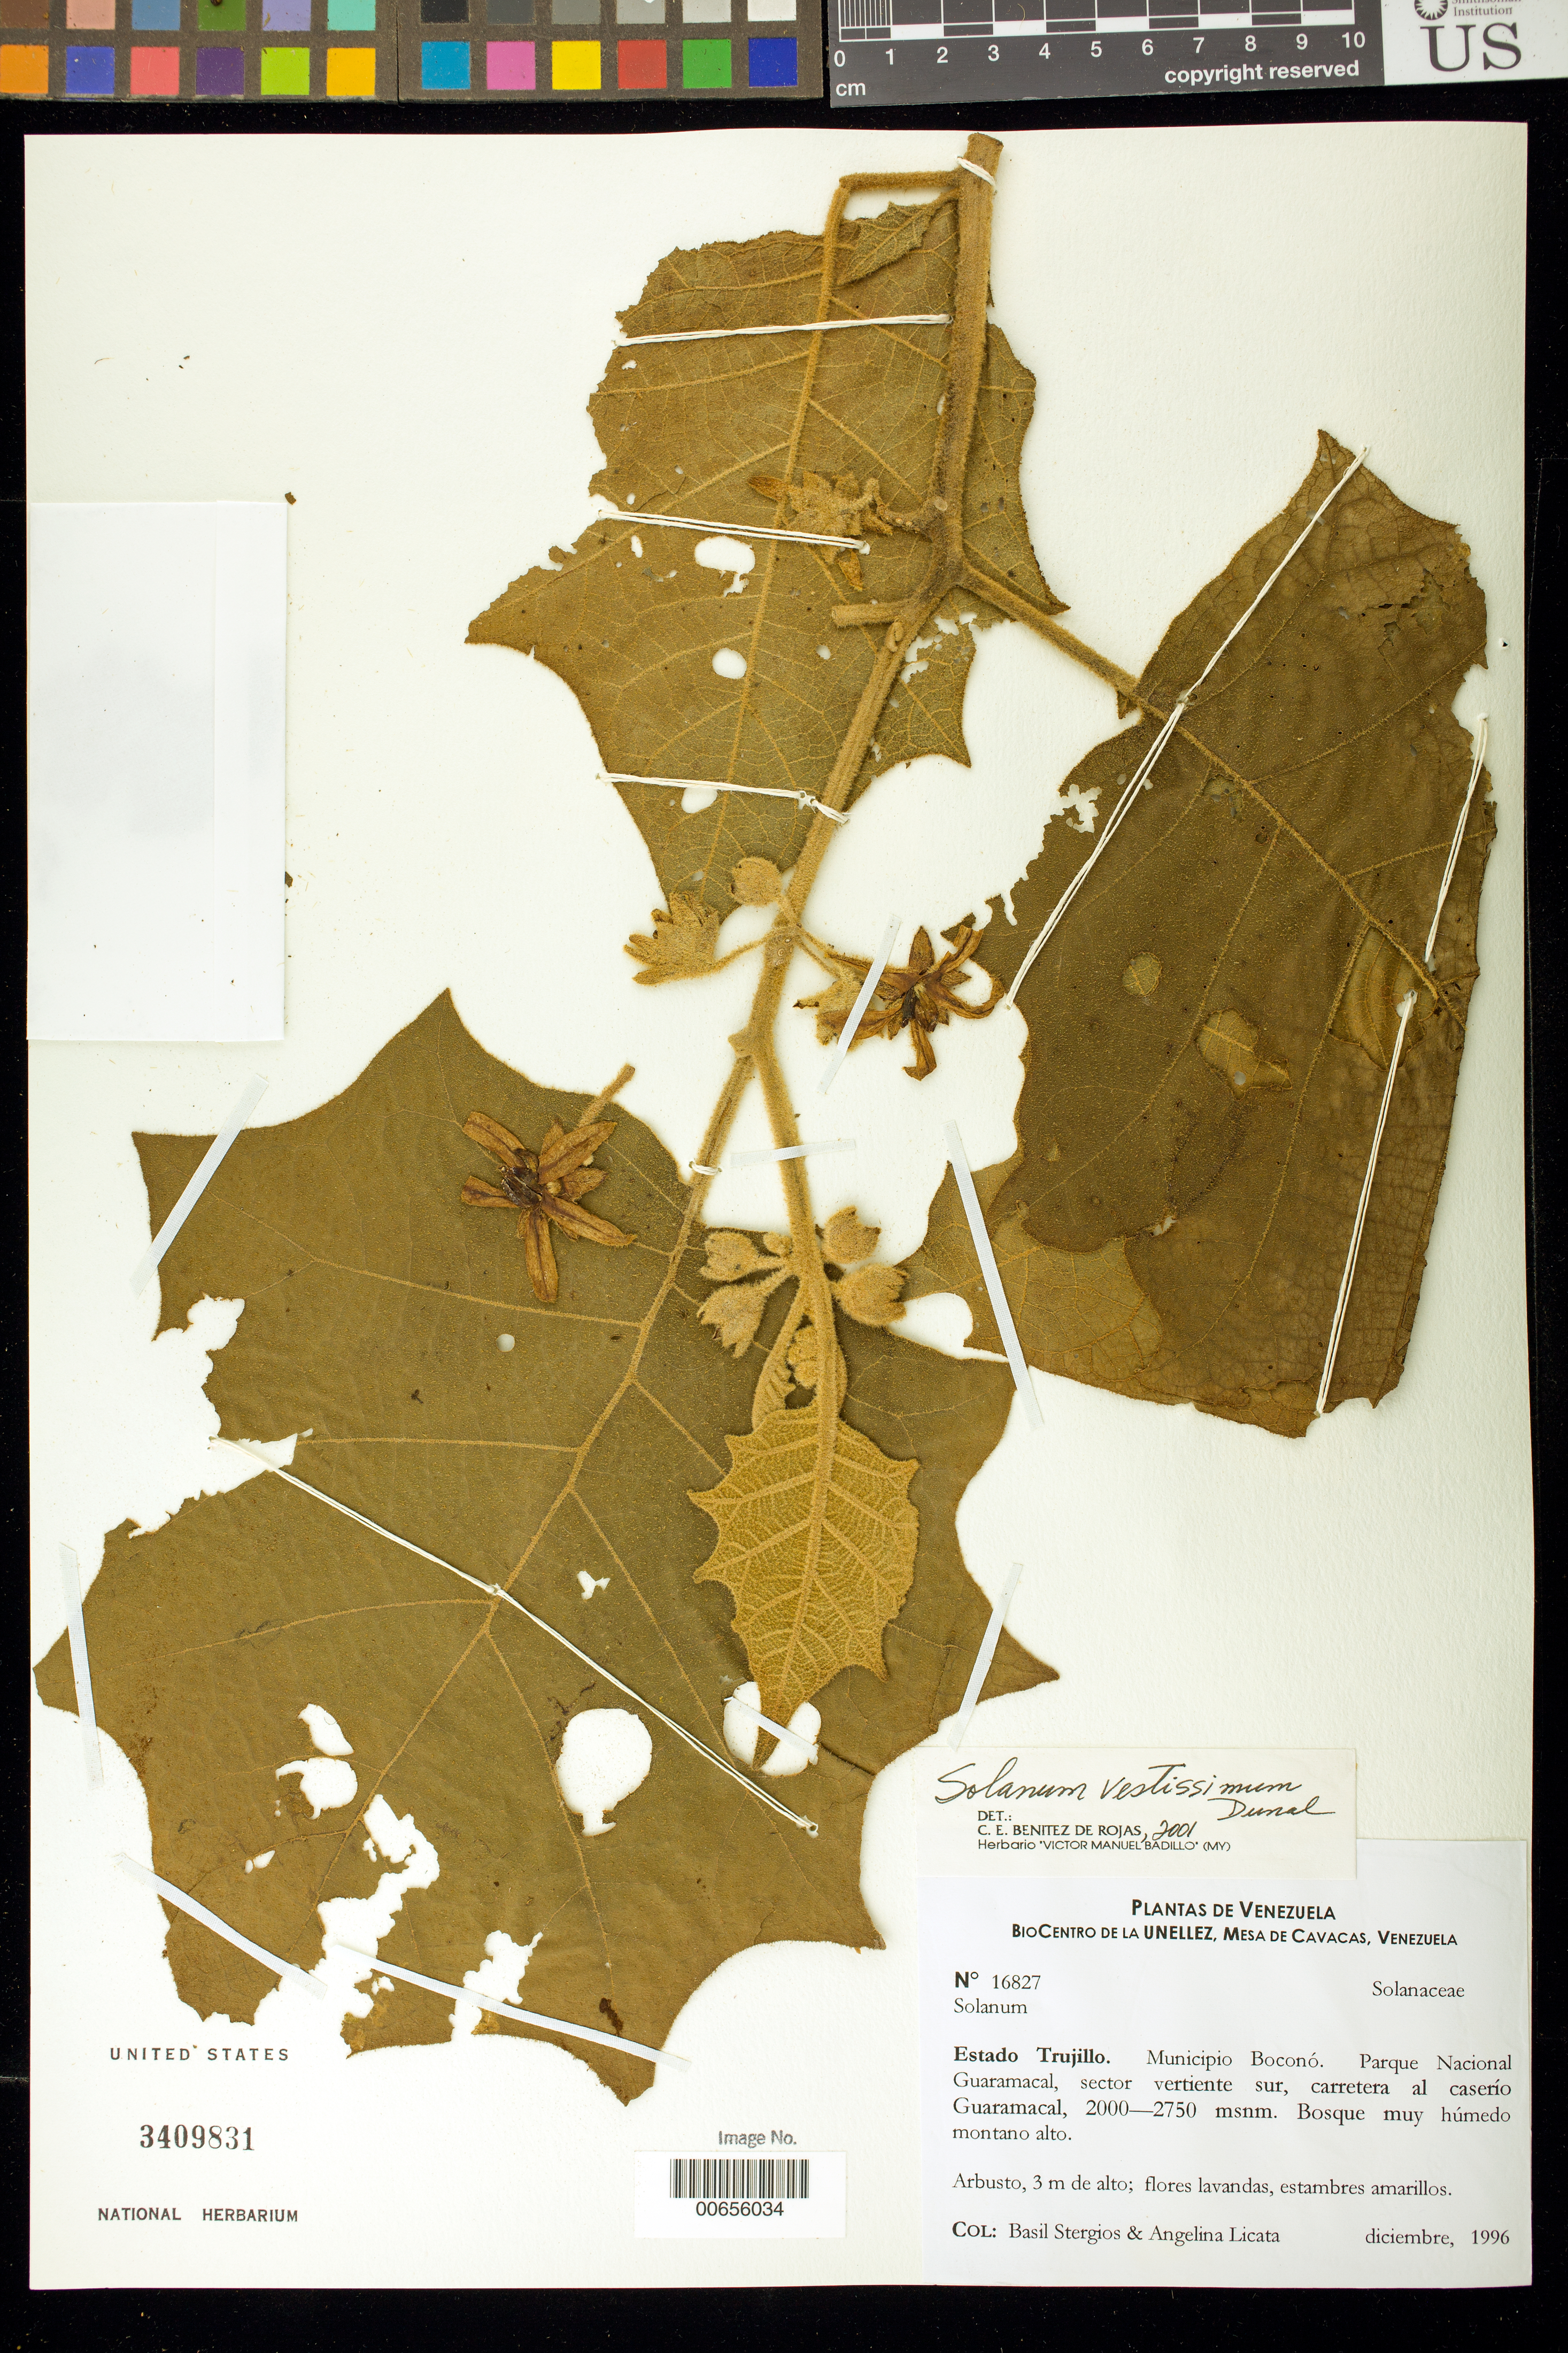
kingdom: Plantae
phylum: Tracheophyta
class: Magnoliopsida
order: Solanales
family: Solanaceae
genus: Solanum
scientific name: Solanum vestissimum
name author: Dunal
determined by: Benítez, C. E.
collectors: B. G. Stergios & A. Licata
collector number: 16827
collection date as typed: Dec 1996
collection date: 1996-12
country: Venezuela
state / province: Trujillo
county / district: Boconó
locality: Parque Nacional Guaramacal, vertiente S, carretera Guaramacal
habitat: Bosque muy húmedo montano alto.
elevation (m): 2000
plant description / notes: MY, PORT, US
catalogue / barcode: US 3409831